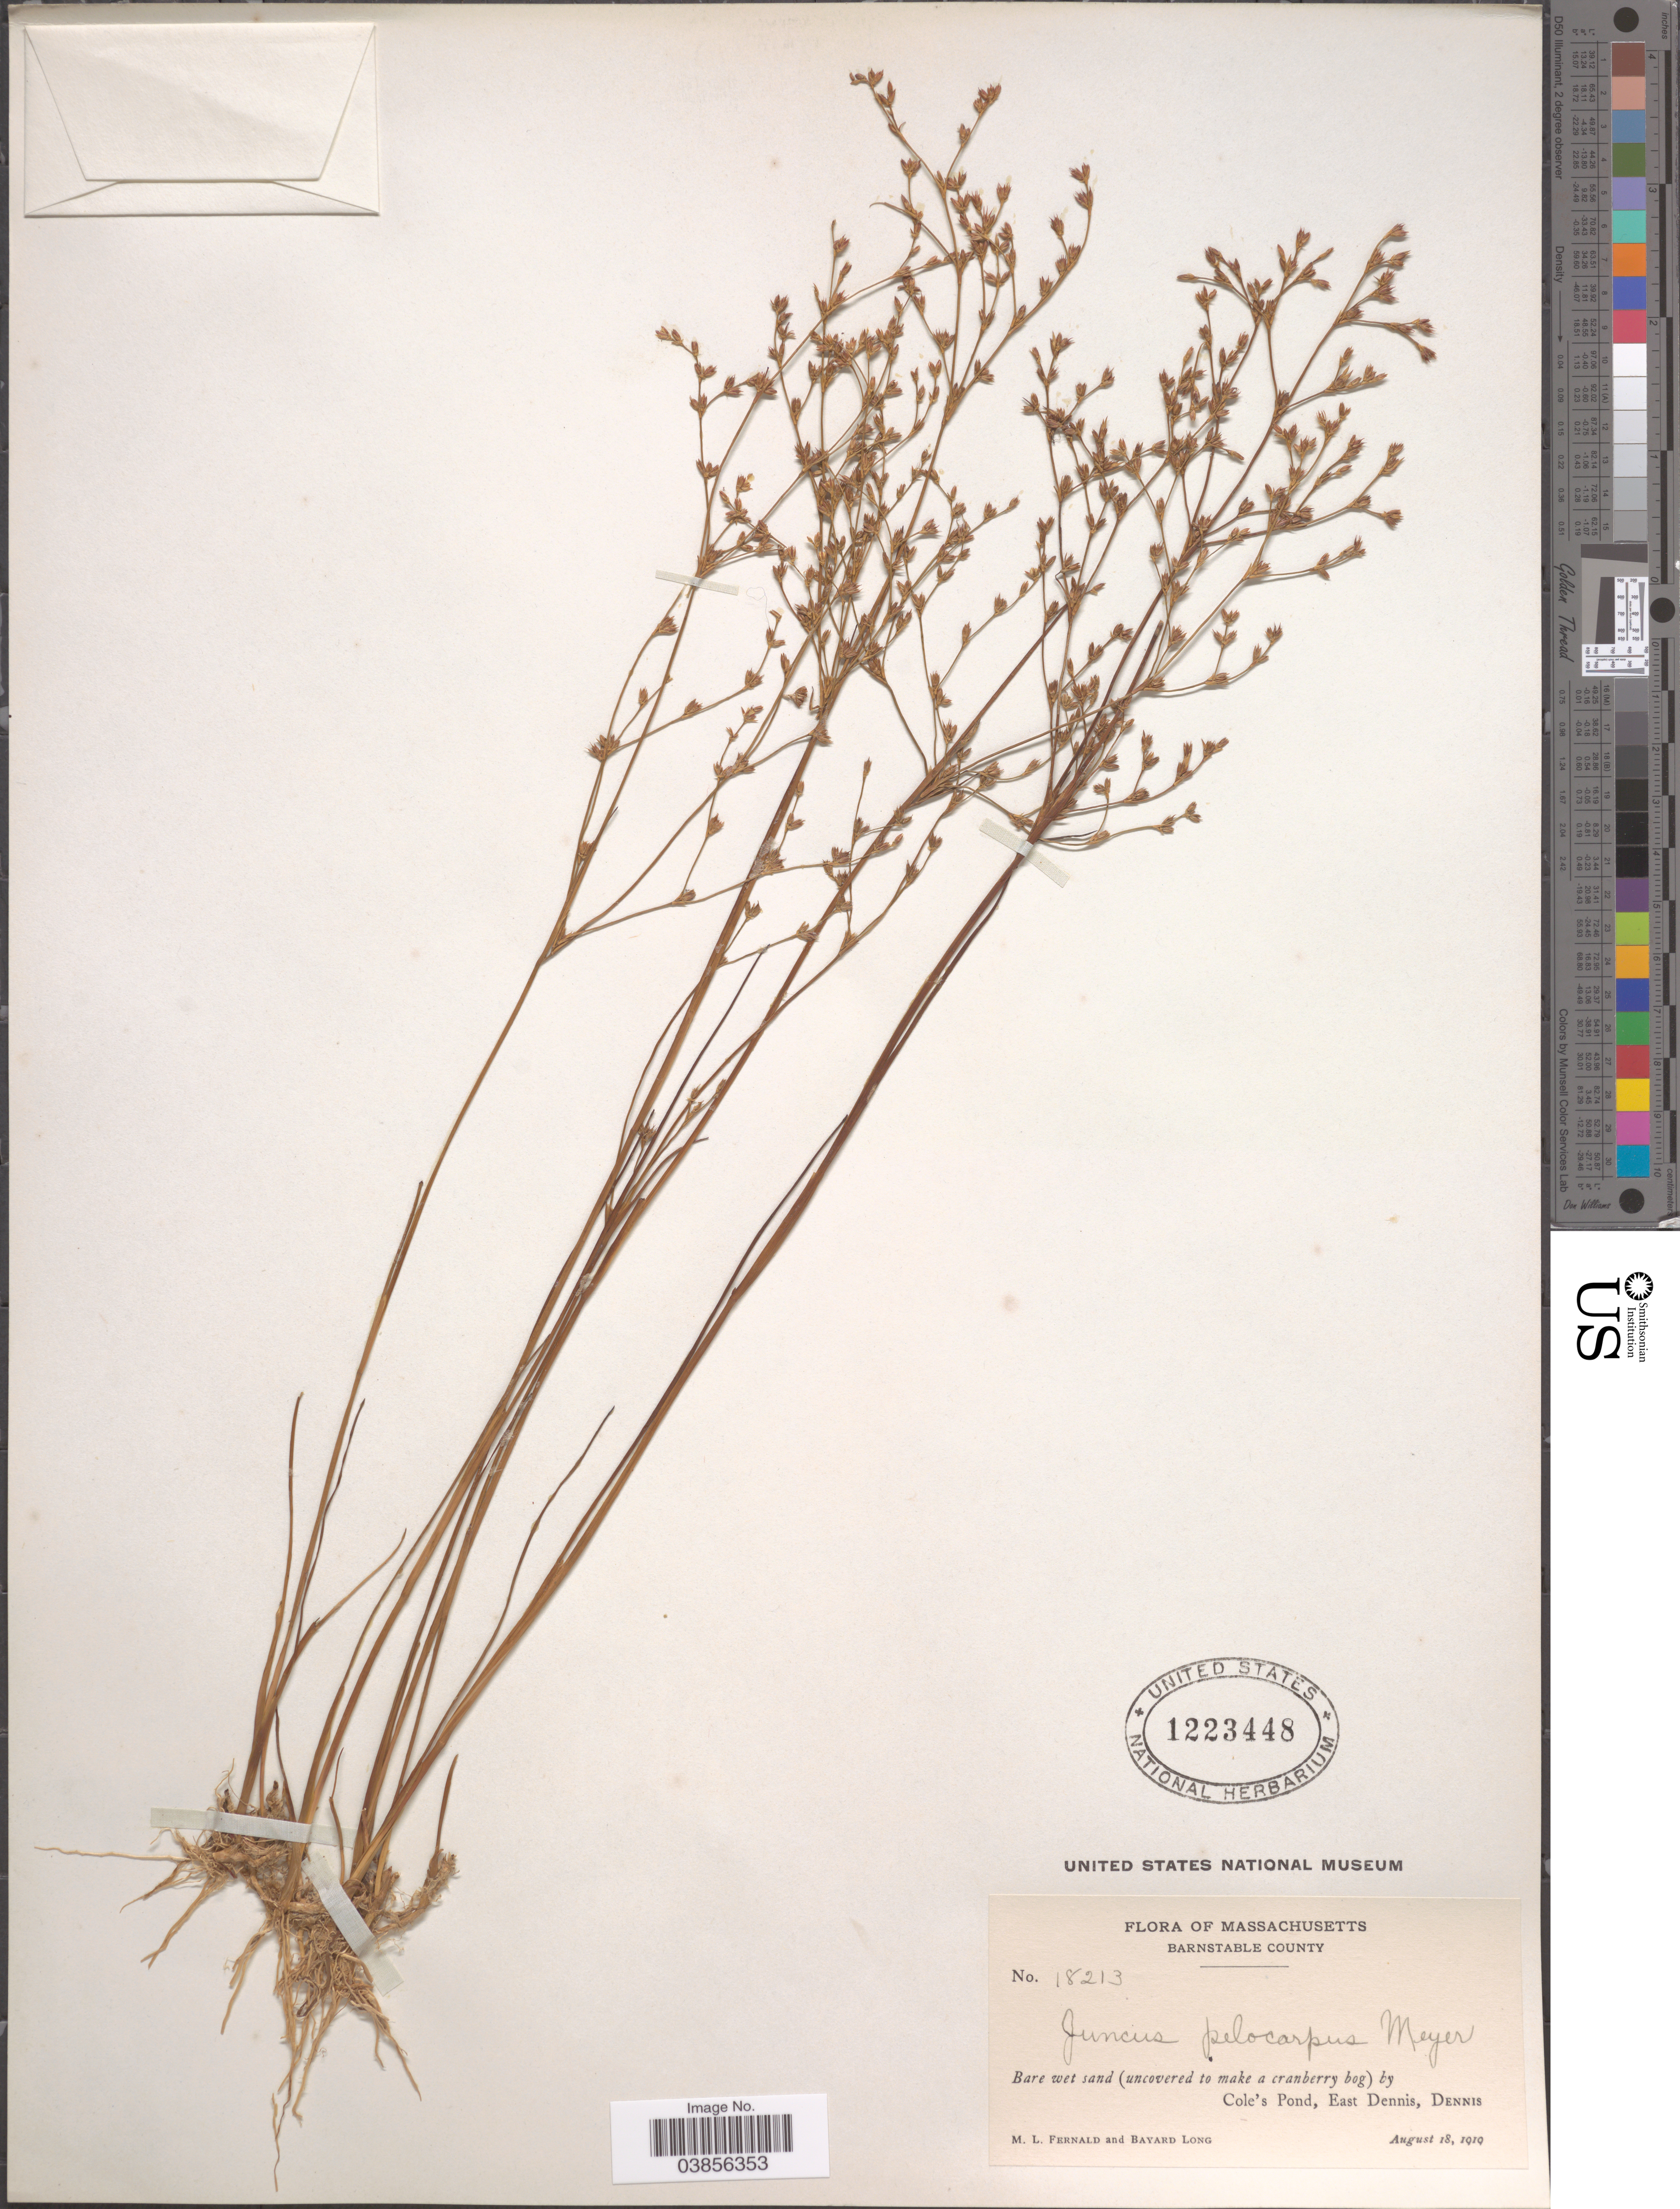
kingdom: Plantae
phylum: Tracheophyta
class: Liliopsida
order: Poales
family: Juncaceae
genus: Juncus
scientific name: Juncus pelocarpus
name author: E. Mey.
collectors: M. L. Fernald & B. Long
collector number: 18213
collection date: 1919-08-18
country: United States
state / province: Massachusetts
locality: Barnstable County. Cole's Pond, East Dennis, Dennis.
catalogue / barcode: US 1223448